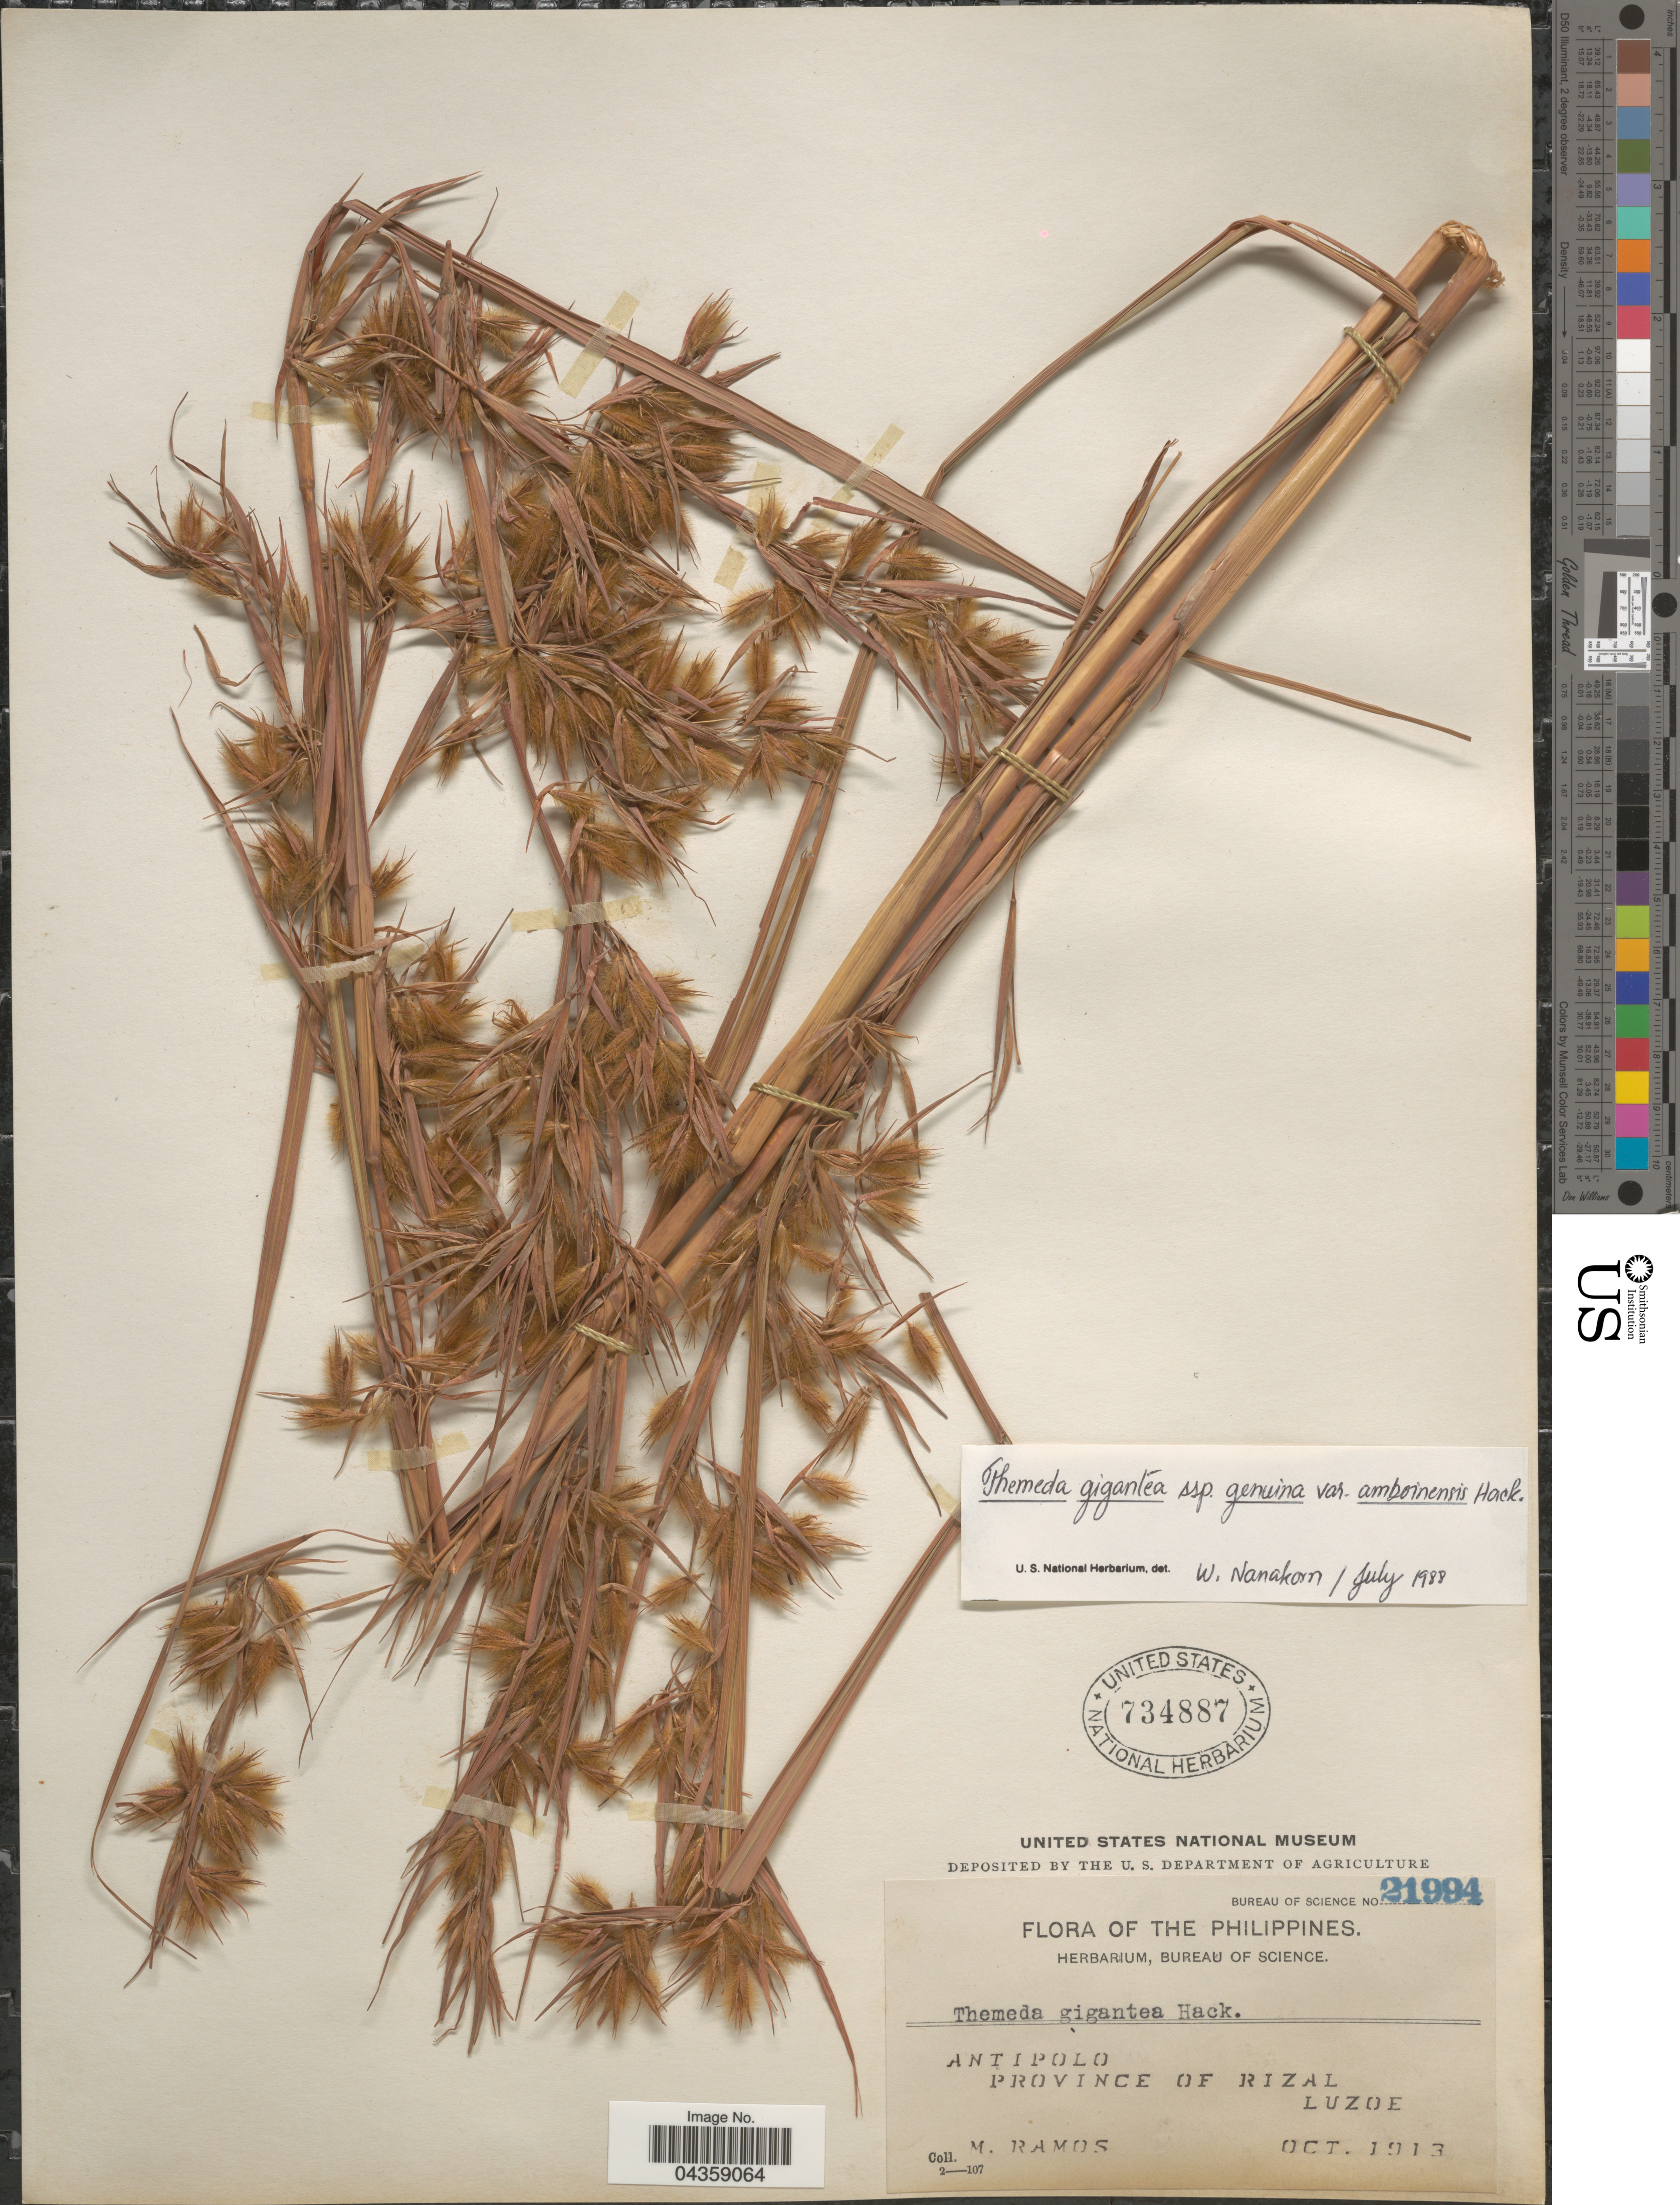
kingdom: Plantae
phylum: Tracheophyta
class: Liliopsida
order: Poales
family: Poaceae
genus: Themeda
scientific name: Themeda gigantea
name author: Hack.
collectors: M. Ramos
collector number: Bureau of Science 21994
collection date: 1913-10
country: Philippines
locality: Antipolo. Province of Rizal. Luzoe.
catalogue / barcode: US 734887